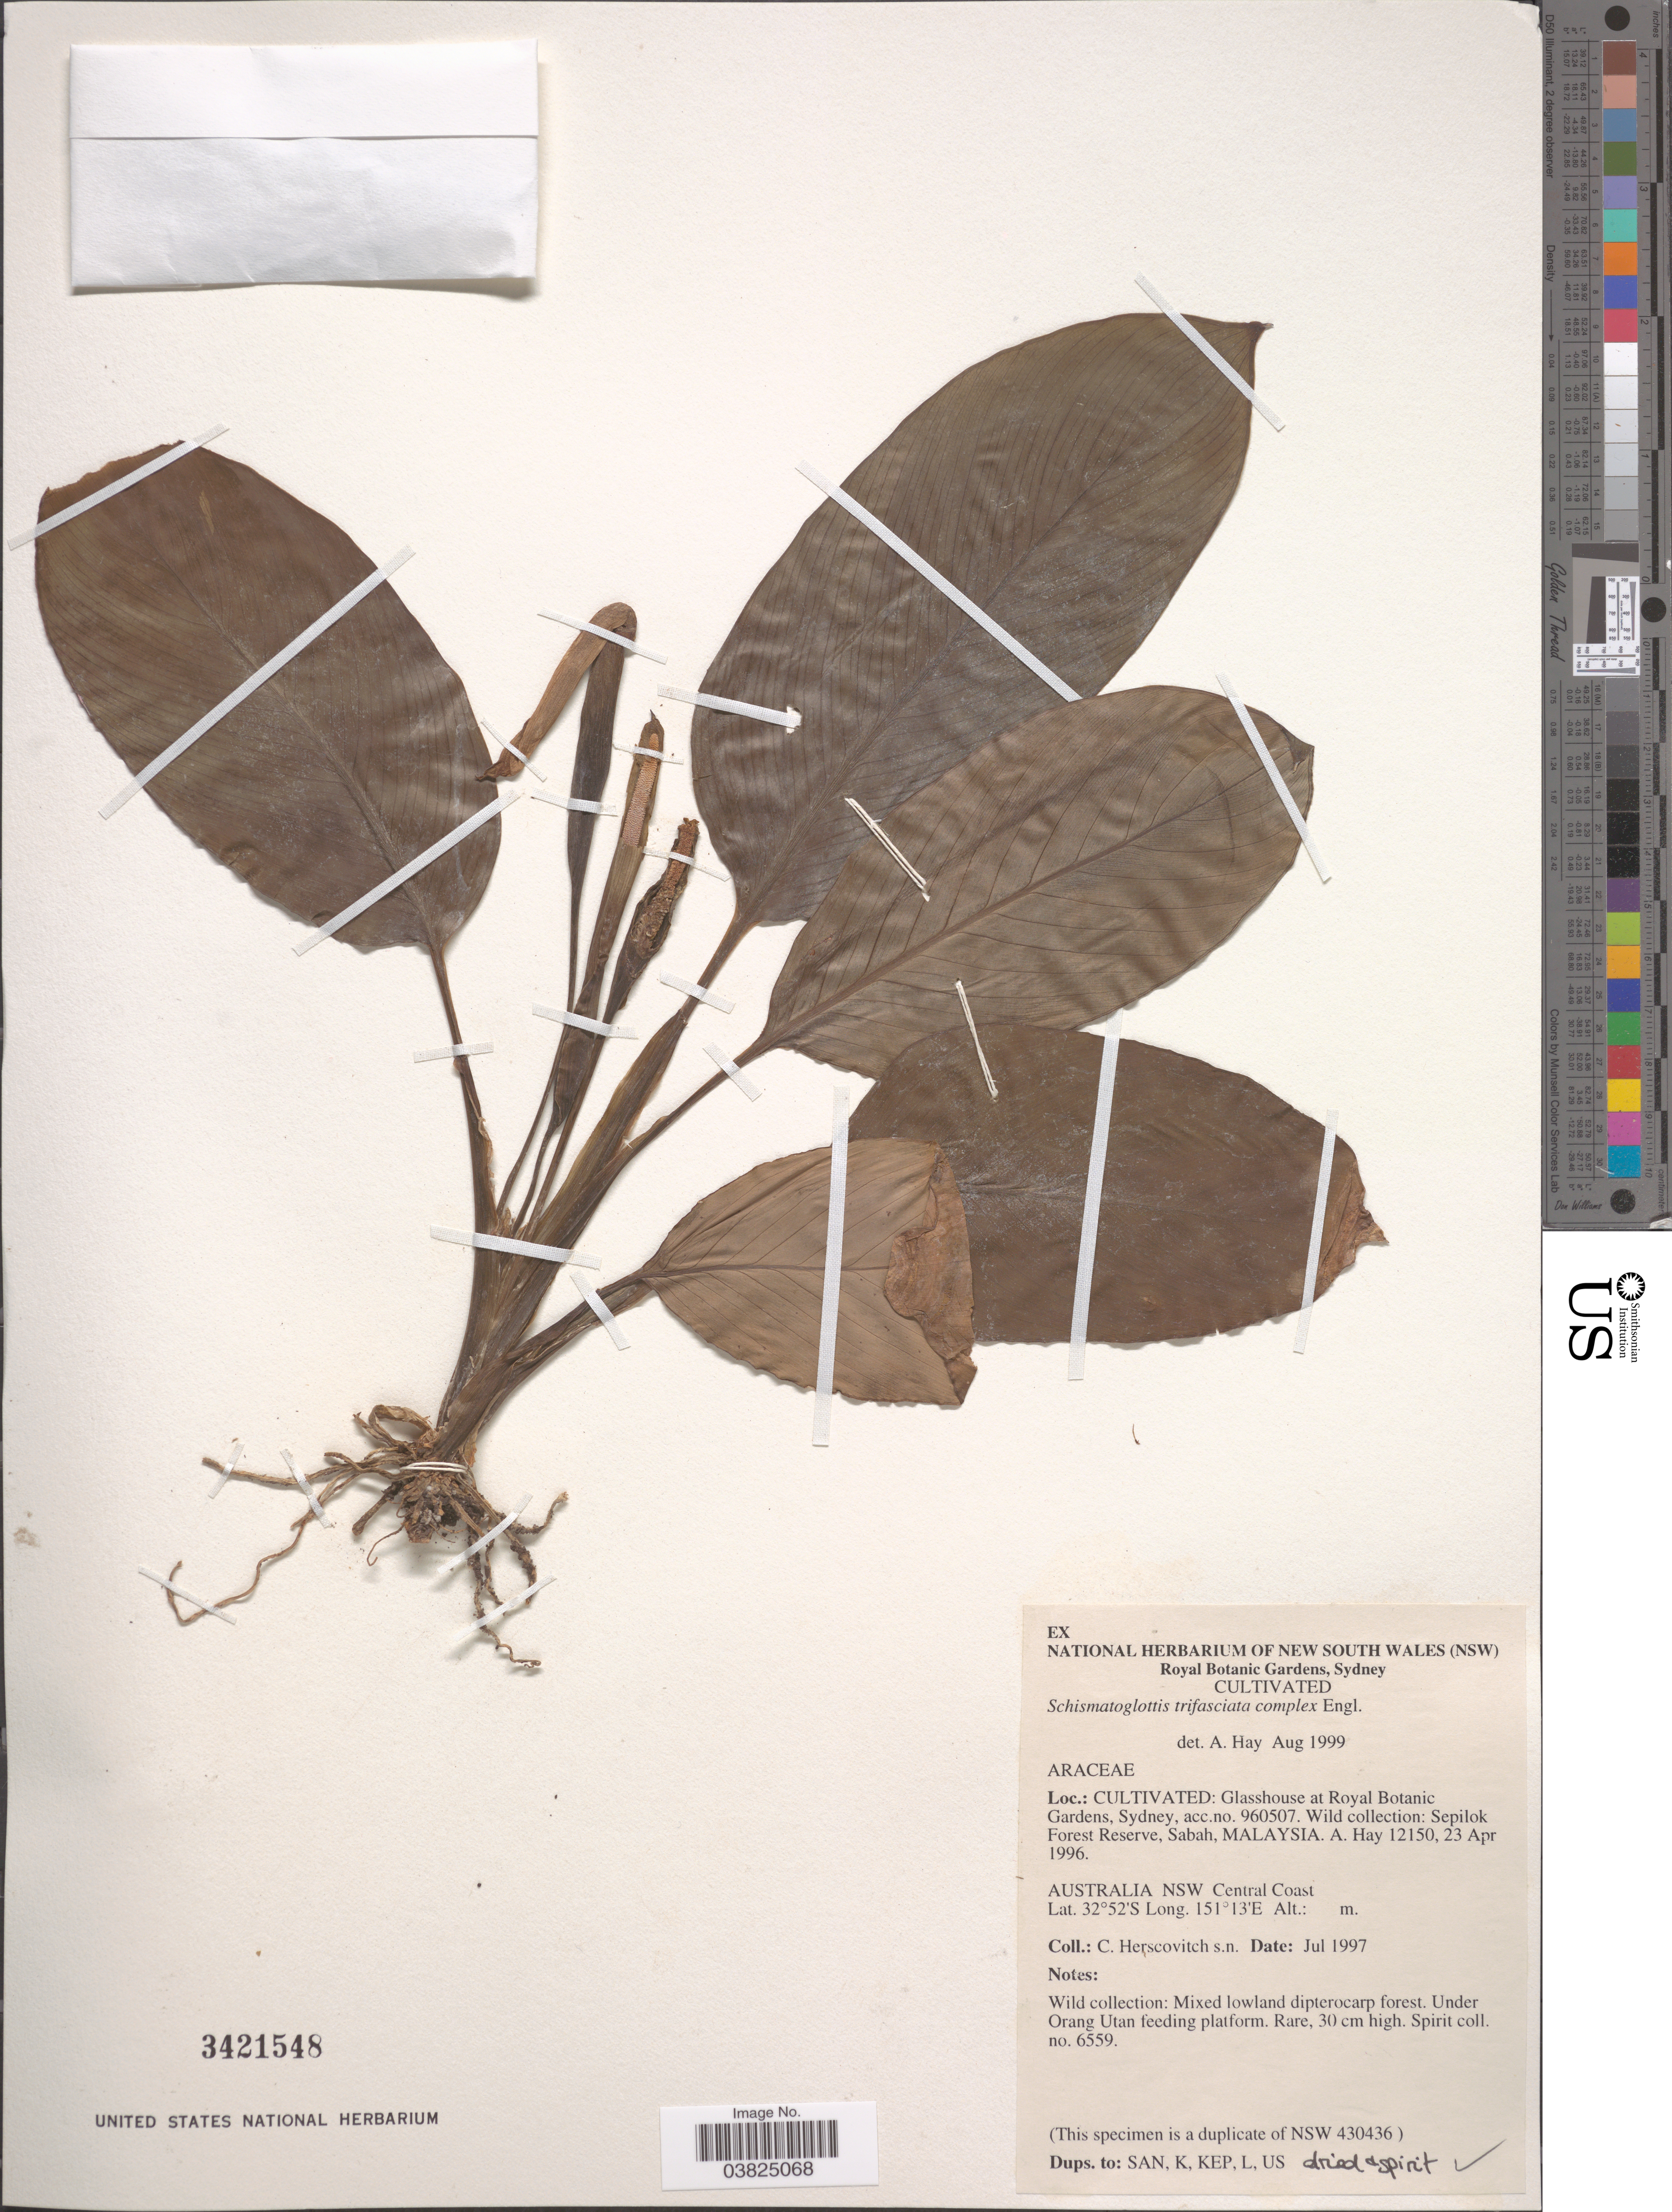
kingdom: Plantae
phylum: Tracheophyta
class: Liliopsida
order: Alismatales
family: Araceae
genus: Schismatoglottis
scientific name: Schismatoglottis trifasciata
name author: Engl.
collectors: C. Herscovitch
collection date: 1997-07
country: Australia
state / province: New South Wales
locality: Glasshouse at Royal Botanic Gardens, Sydney. Central Coast.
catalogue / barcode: US 3421548